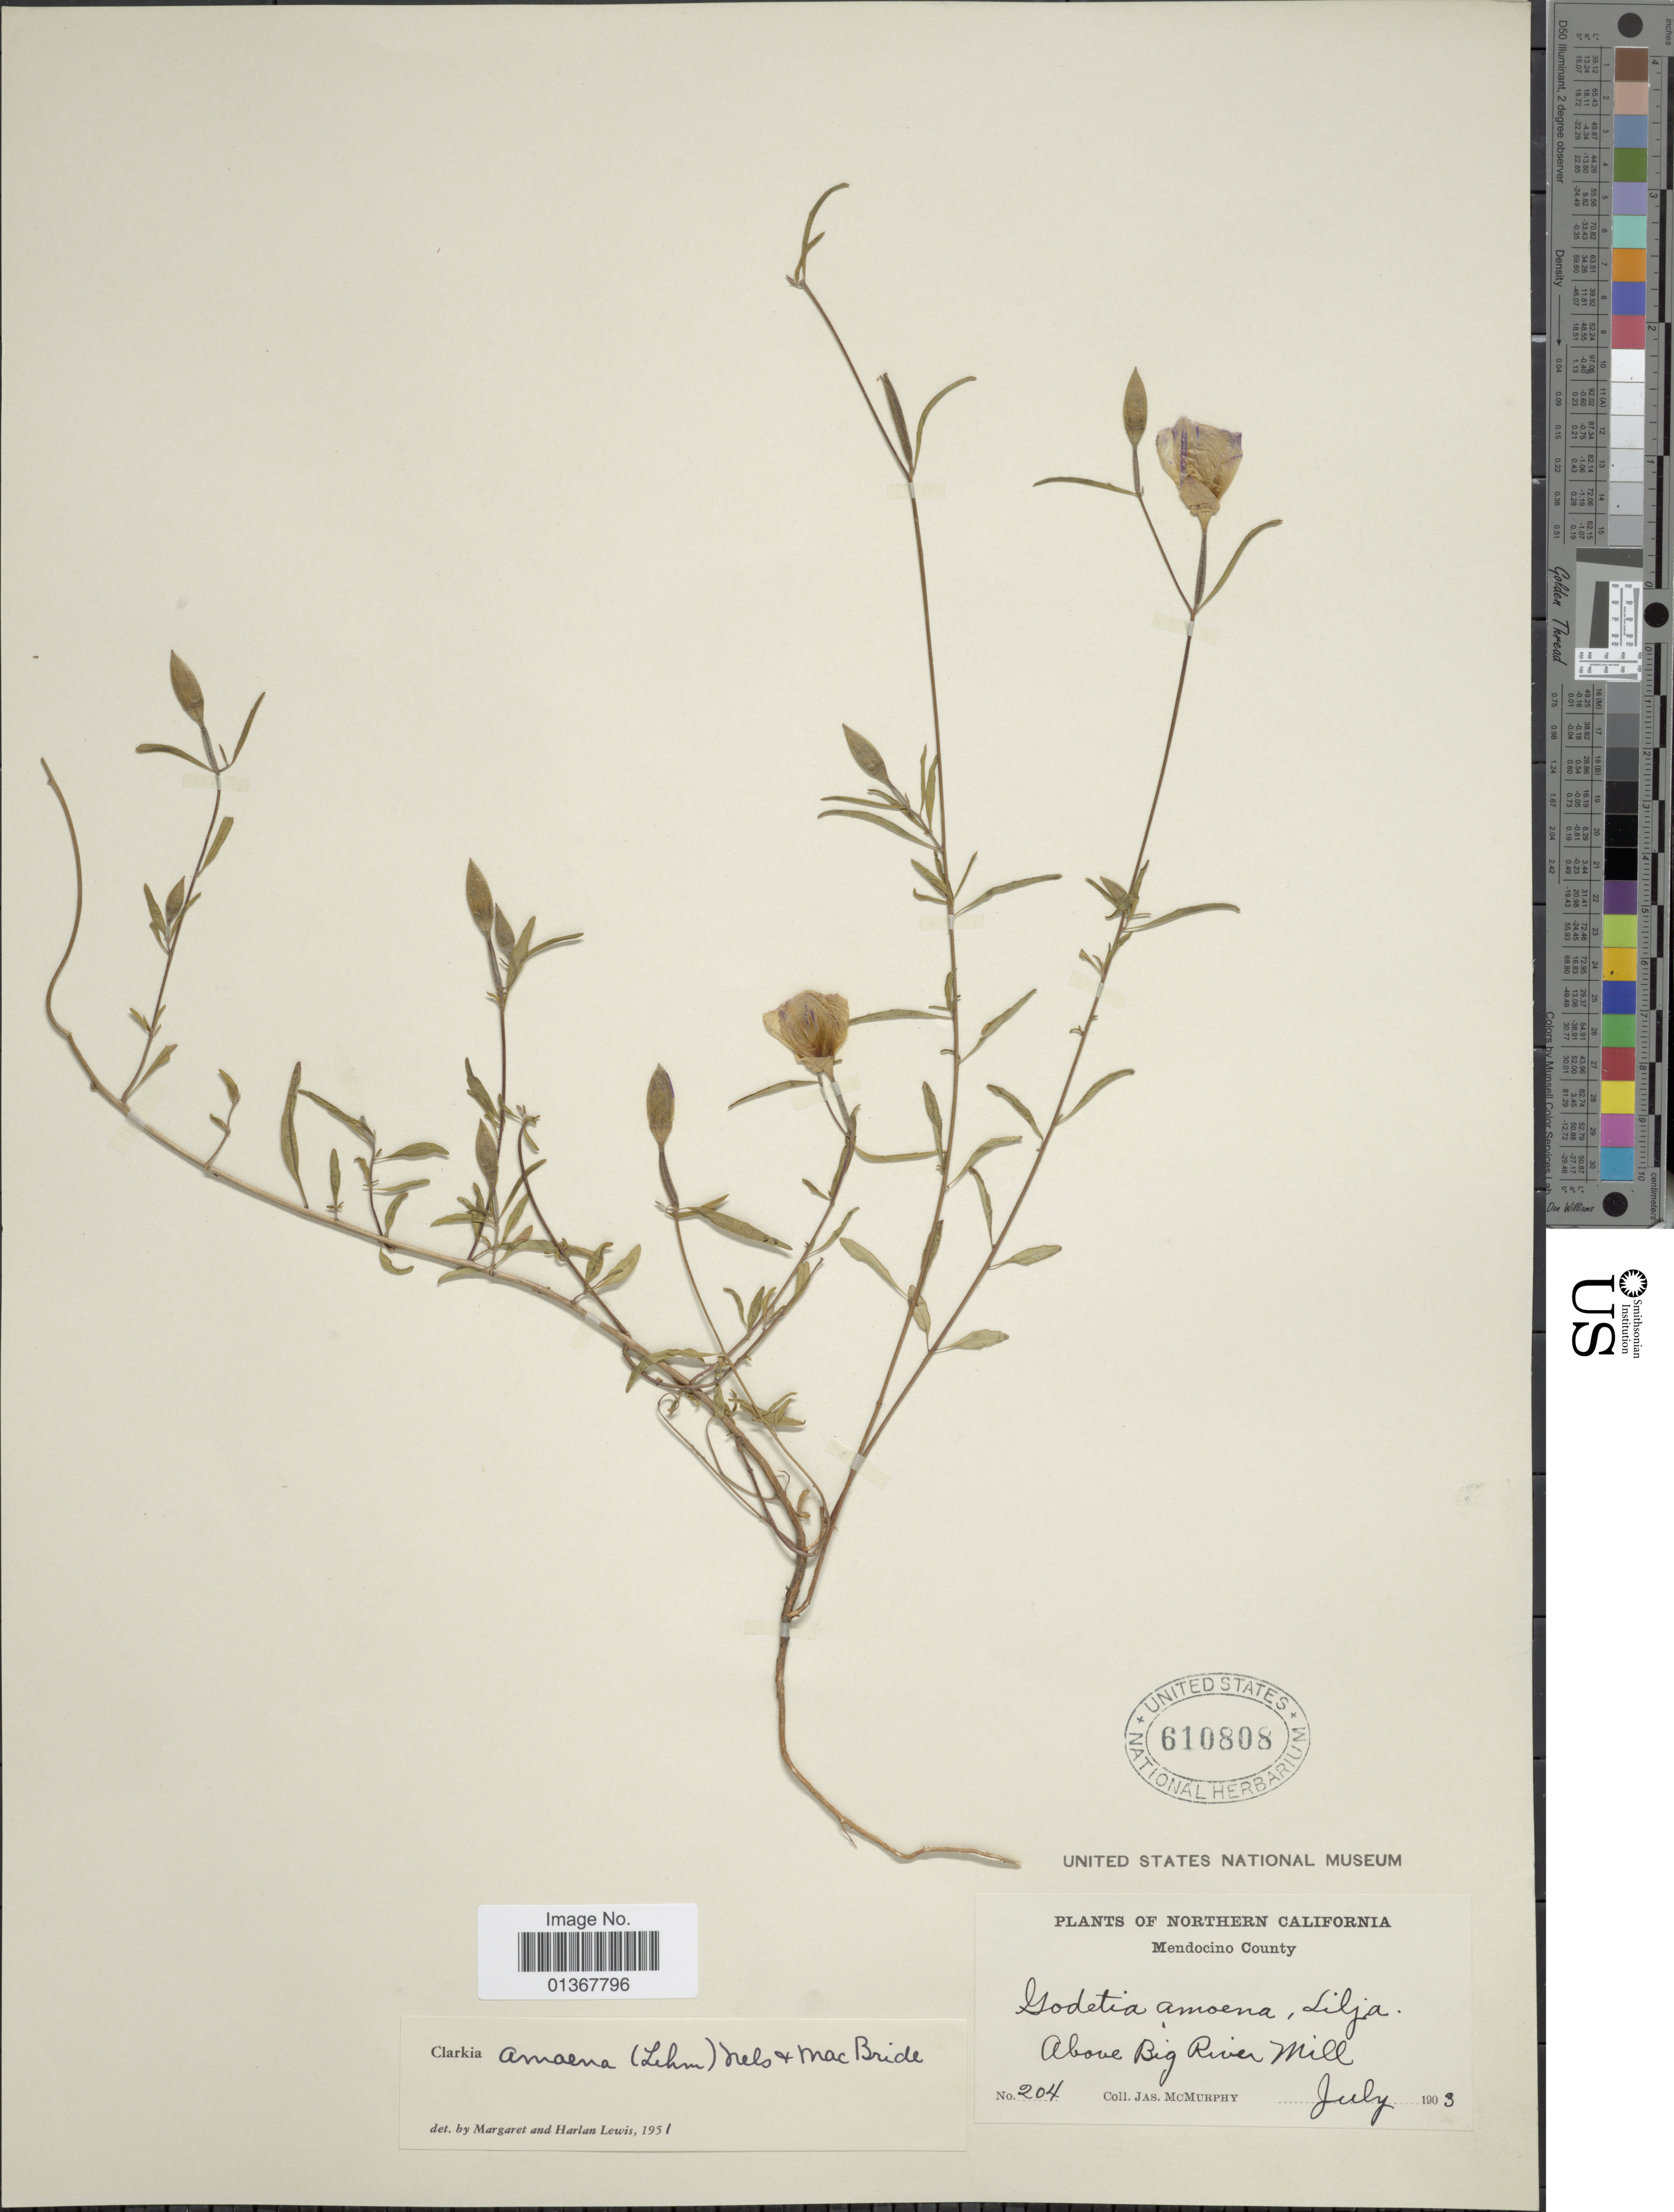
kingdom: Plantae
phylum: Tracheophyta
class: Magnoliopsida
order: Myrtales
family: Onagraceae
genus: Clarkia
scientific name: Clarkia amoena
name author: (Lehm.) A. Nelson & J.F. Macbr.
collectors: J. McMurphy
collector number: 204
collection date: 1903-07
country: United States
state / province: California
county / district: Mendocino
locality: Northern California, Mendocino County, Above Big River Mill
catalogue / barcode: US 610808